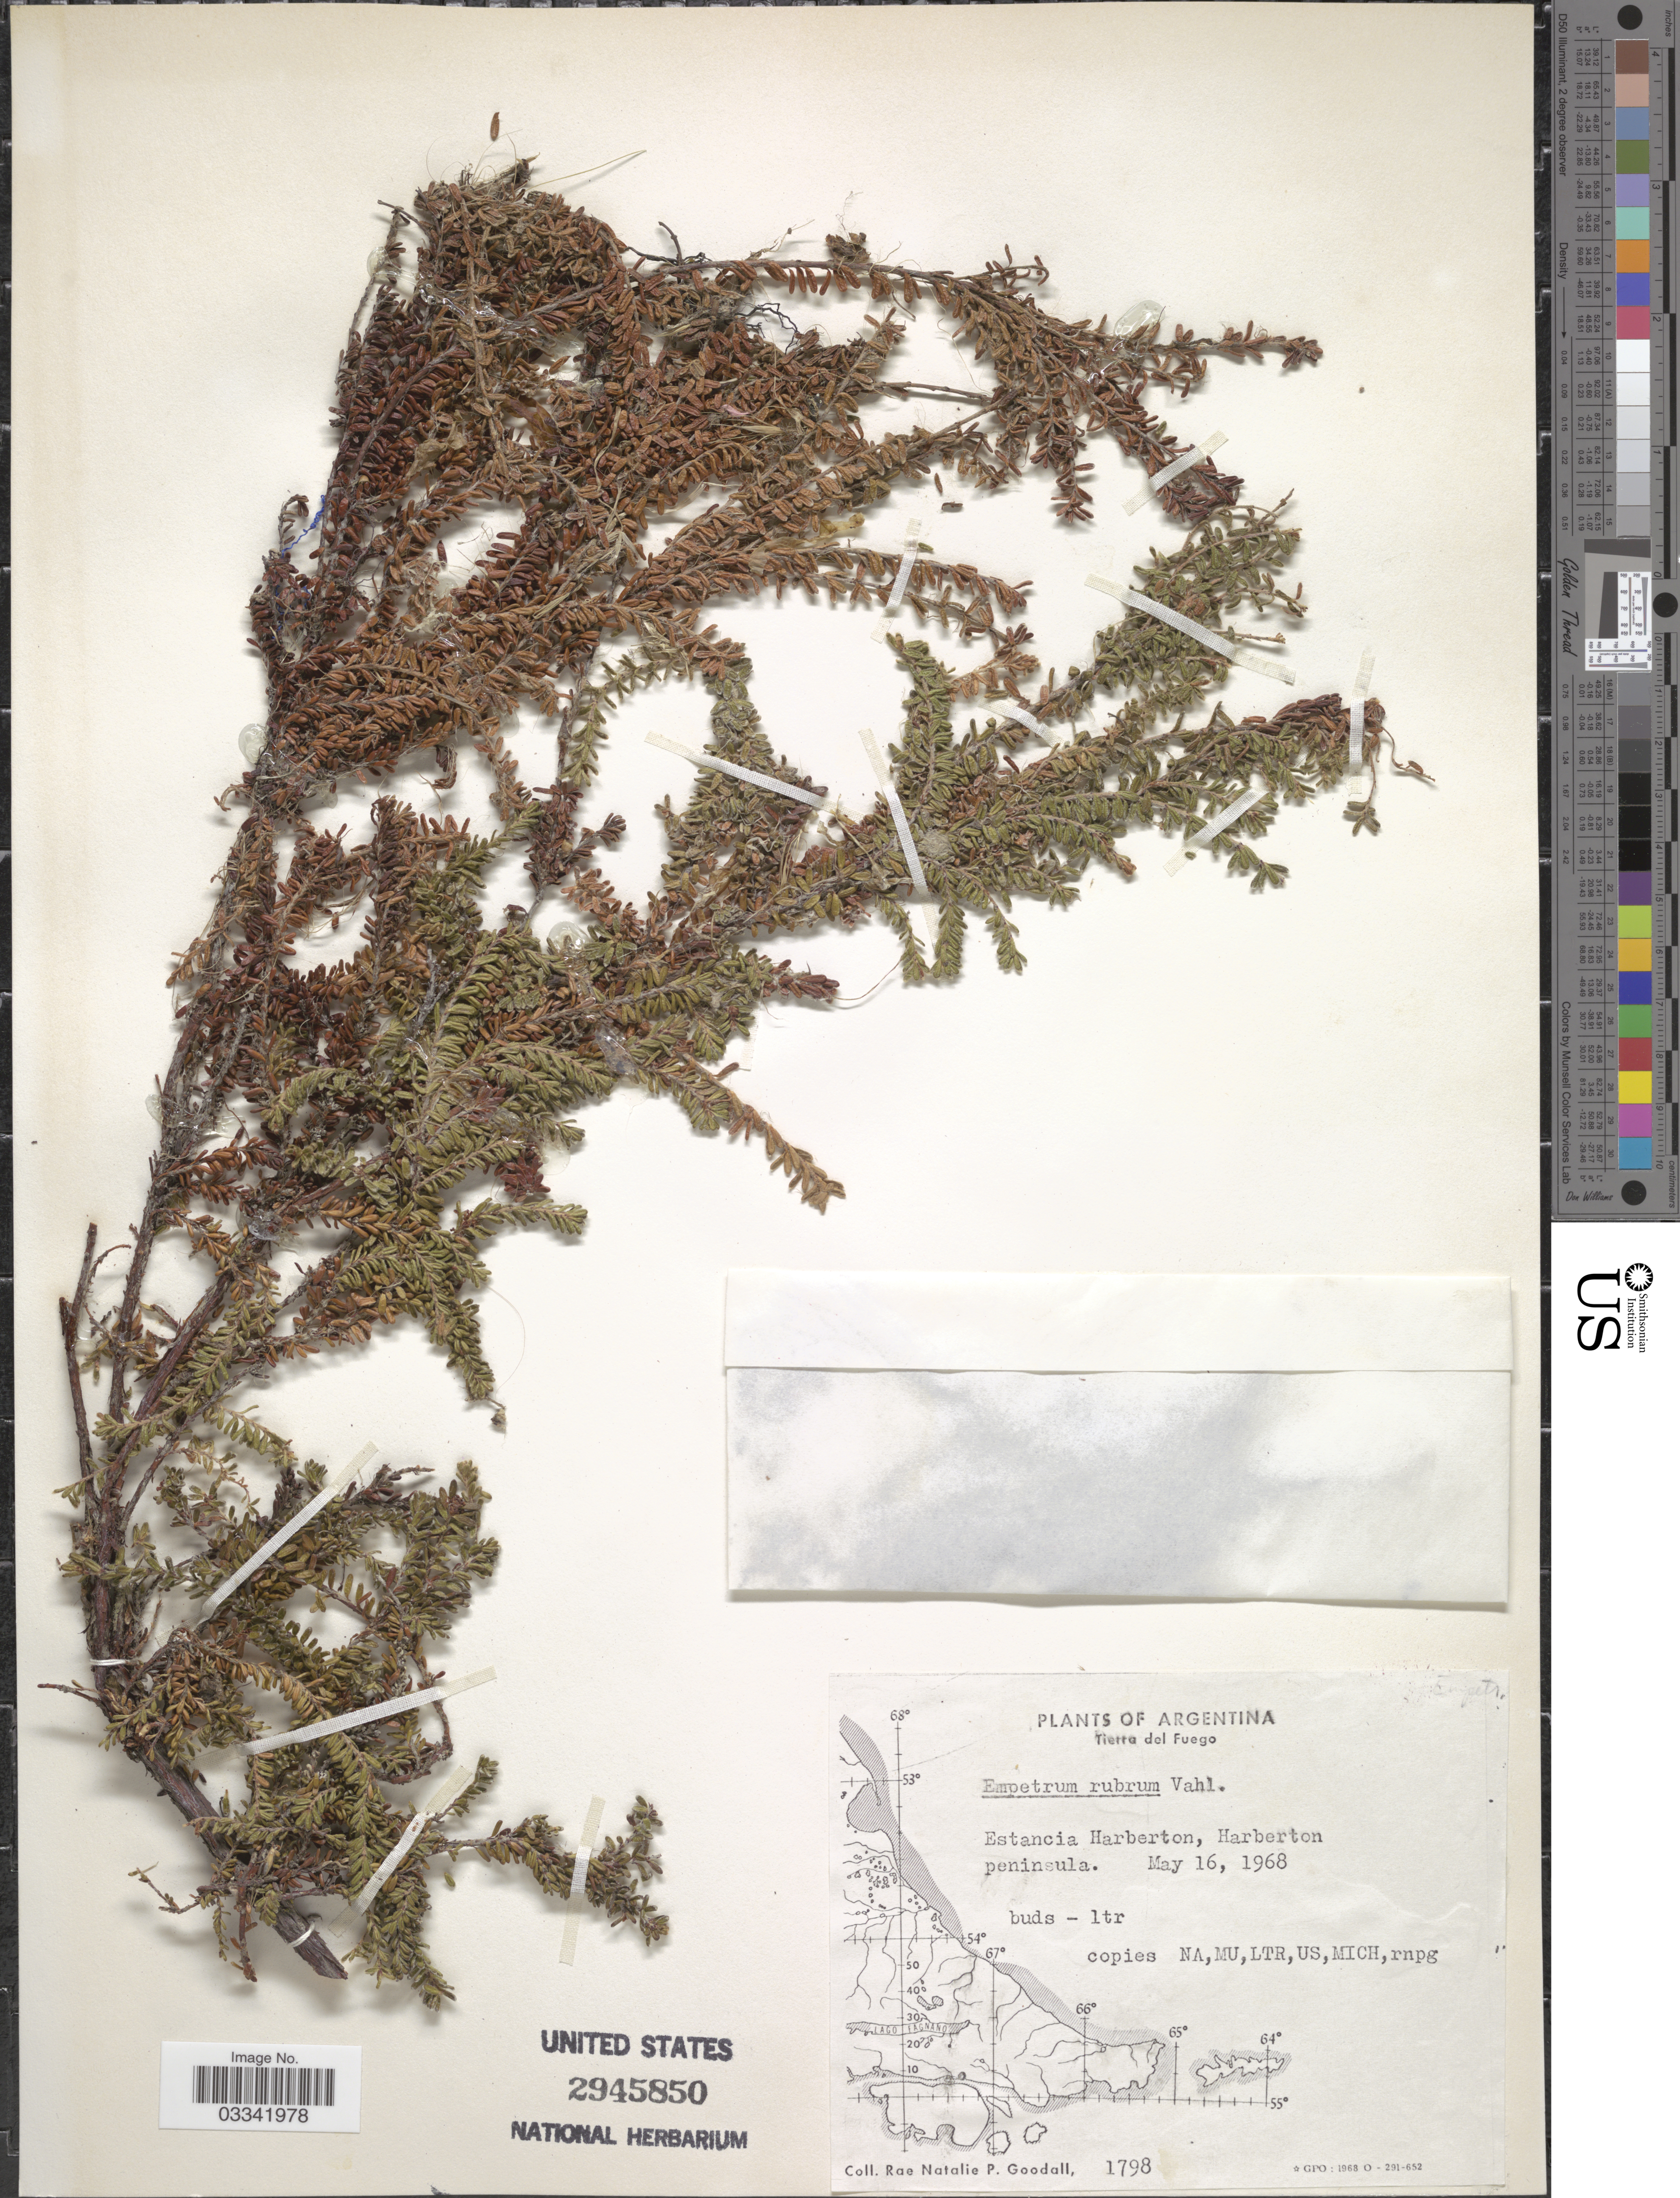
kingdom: Plantae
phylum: Tracheophyta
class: Magnoliopsida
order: Ericales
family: Ericaceae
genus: Empetrum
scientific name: Empetrum rubrum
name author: Vahl ex Willd.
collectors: R. Goodall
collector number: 1798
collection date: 1968-05-16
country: Argentina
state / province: Tierra del Fuego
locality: Estancia Harberton, Harberton peninsula.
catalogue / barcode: US 2945850